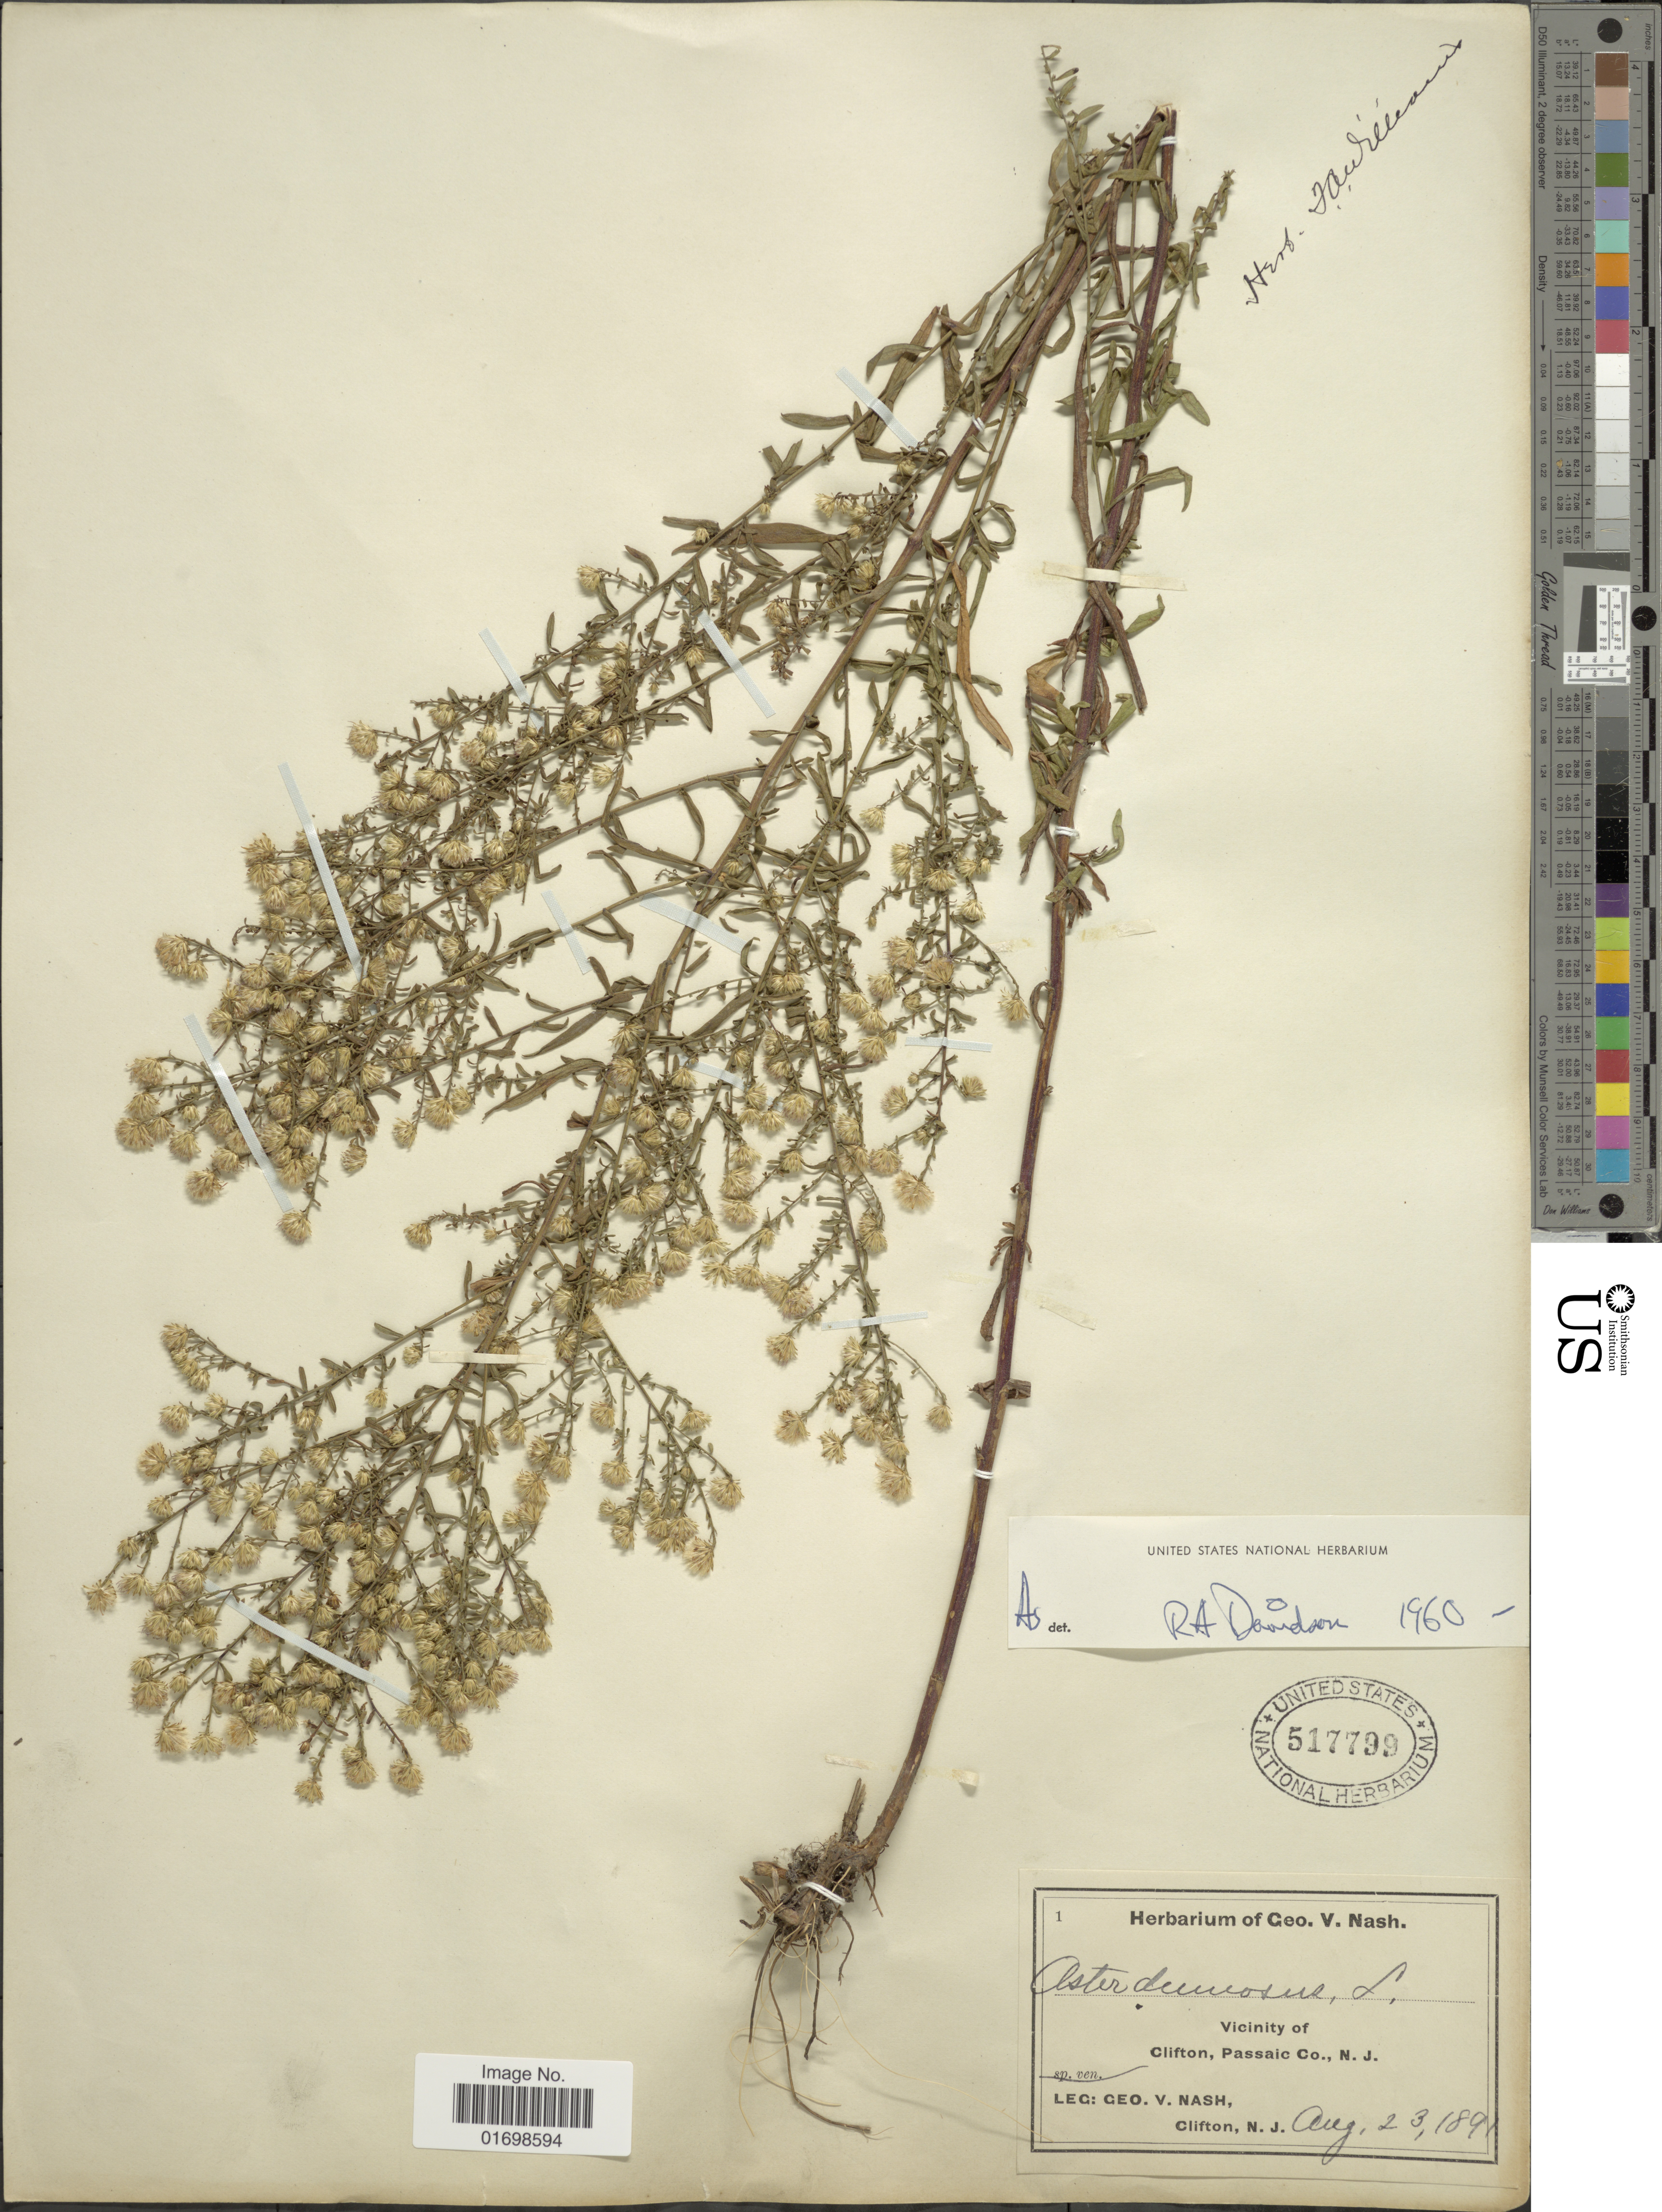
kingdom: Plantae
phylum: Tracheophyta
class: Magnoliopsida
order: Asterales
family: Asteraceae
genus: Symphyotrichum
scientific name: Symphyotrichum dumosum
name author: (L.) G.L. Nesom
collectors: G. V. Nash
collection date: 1891-08-23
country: United States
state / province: New Jersey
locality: Clifton, Passaic Co., N.J.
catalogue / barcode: US 517799